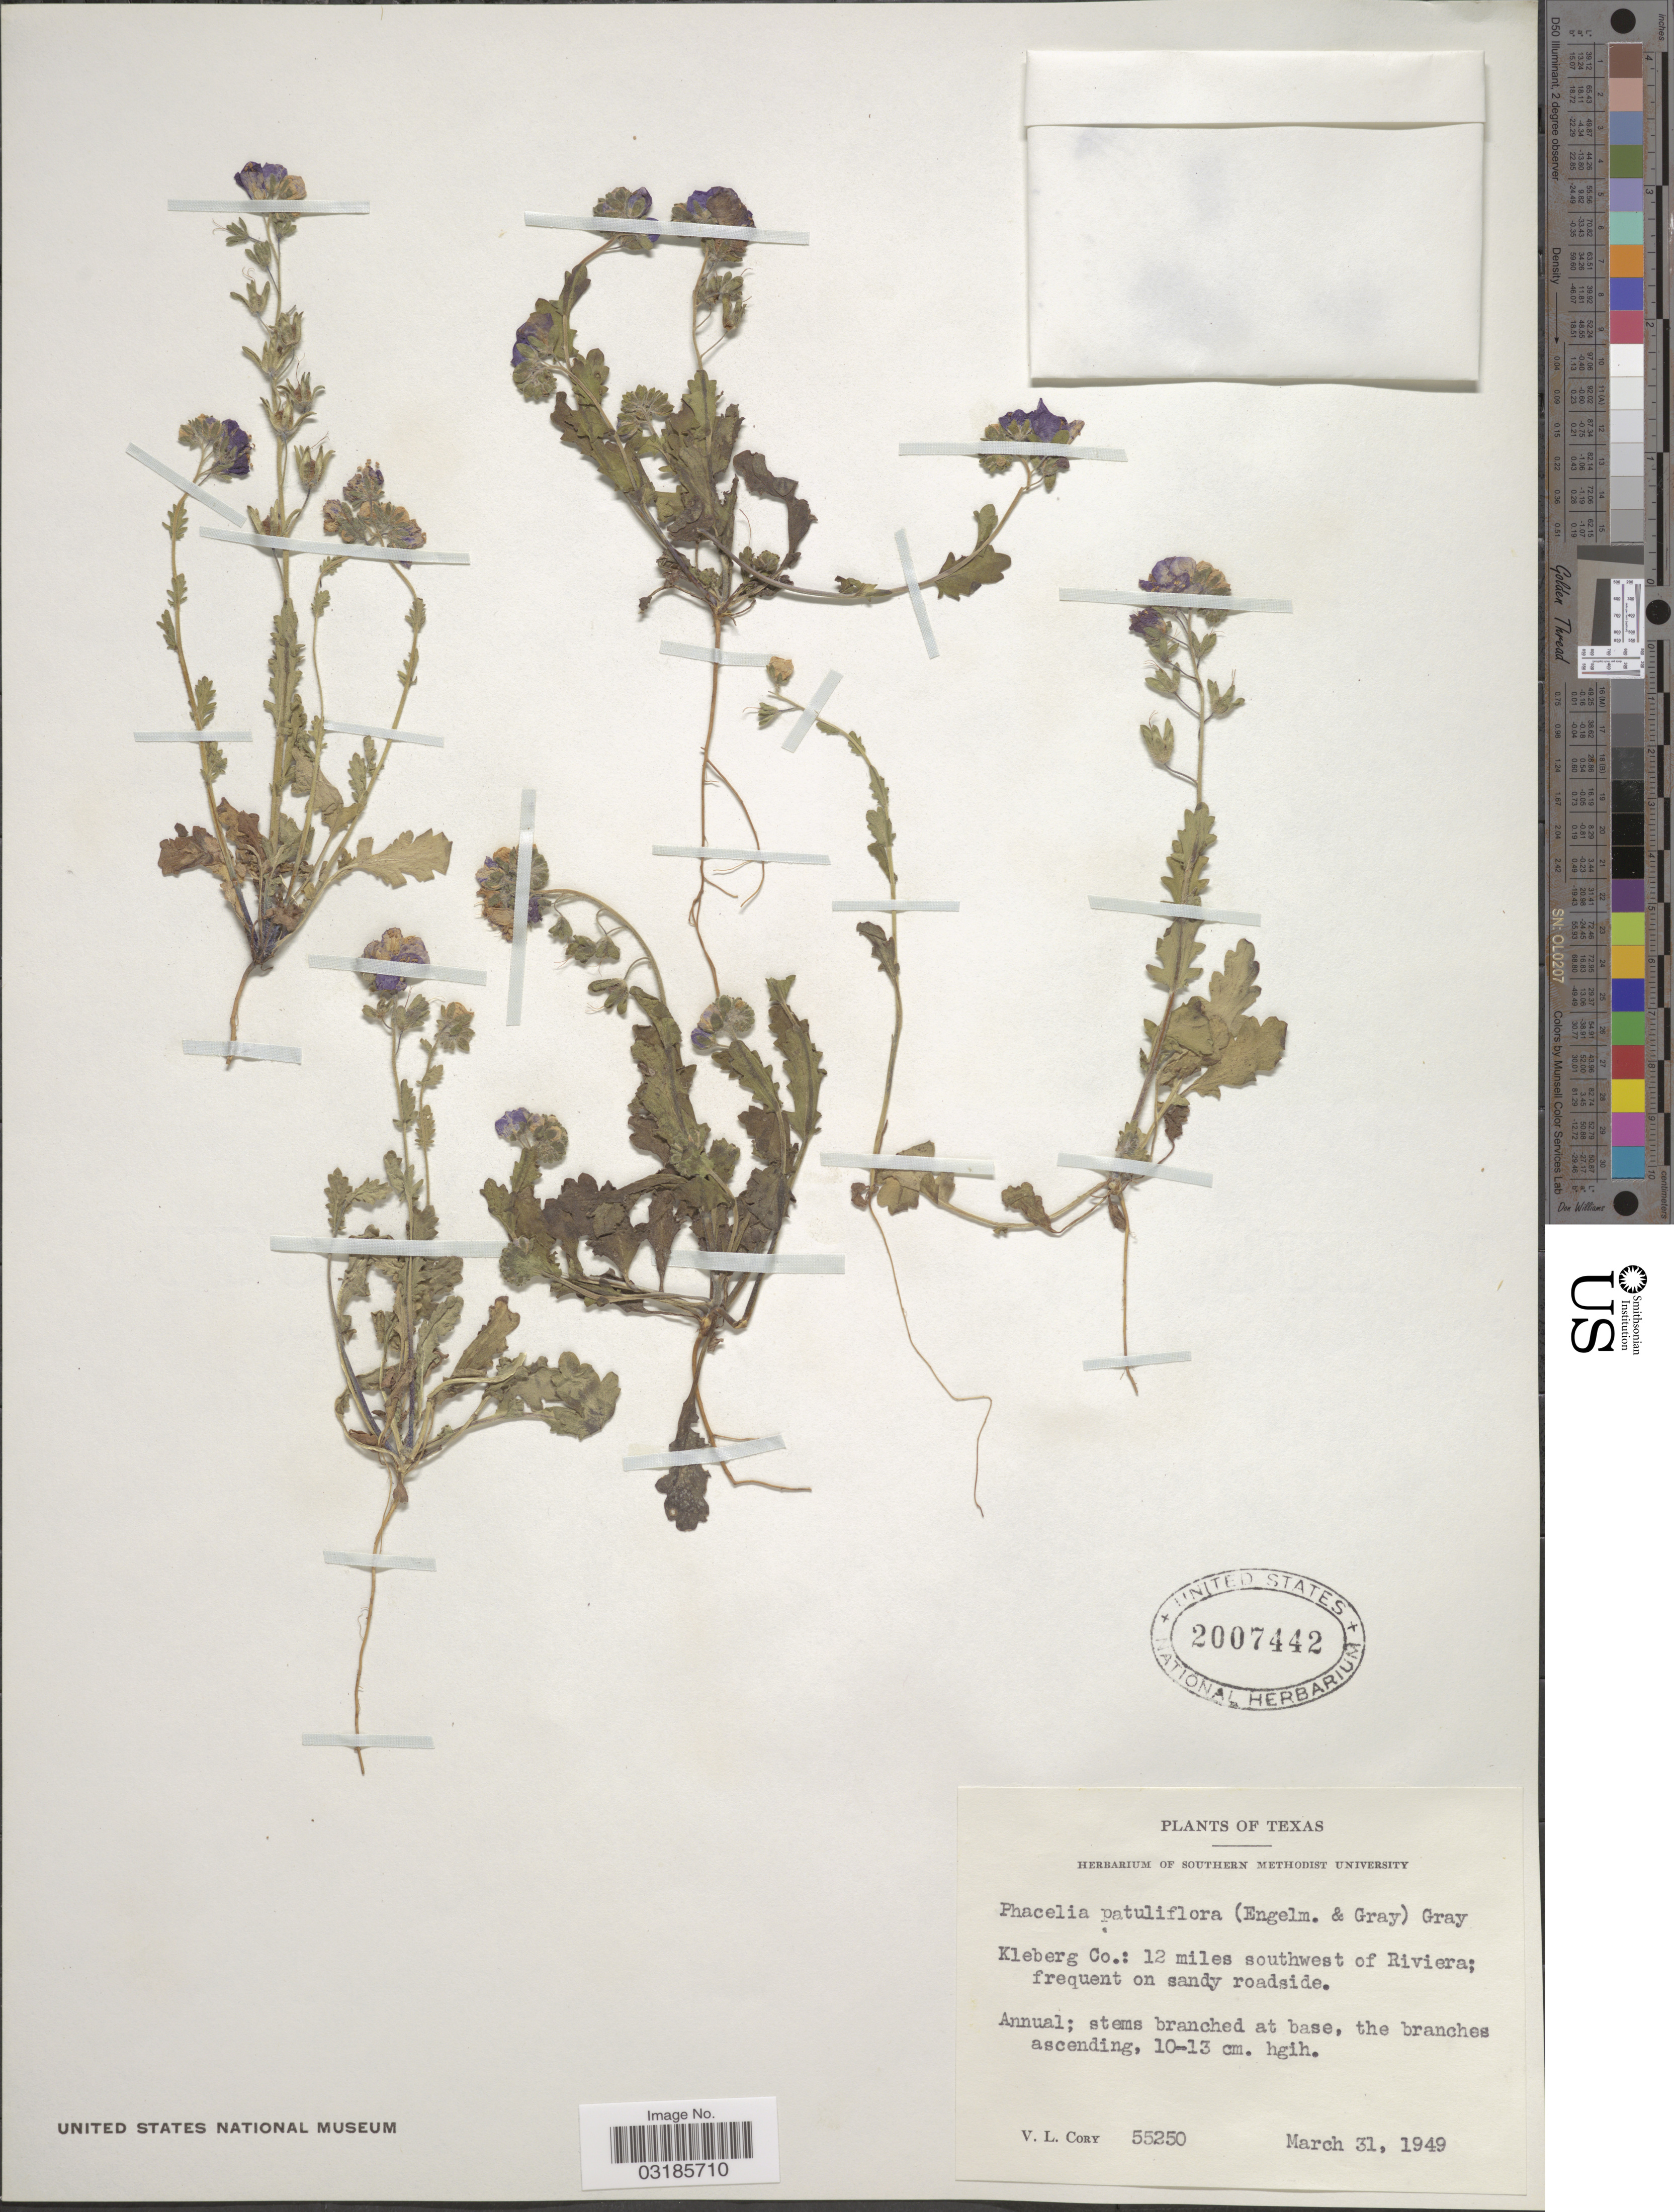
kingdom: Plantae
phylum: Tracheophyta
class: Magnoliopsida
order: Boraginales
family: Hydrophyllaceae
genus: Phacelia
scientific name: Phacelia patuliflora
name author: (Engelm. & A. Gray) A. Gray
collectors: V. Cory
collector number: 55250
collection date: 1949-03-31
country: United States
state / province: Texas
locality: Kleberg Co.: 12 miles southwest of Riviera; frequent on sandy roadside.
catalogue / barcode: US 2007442